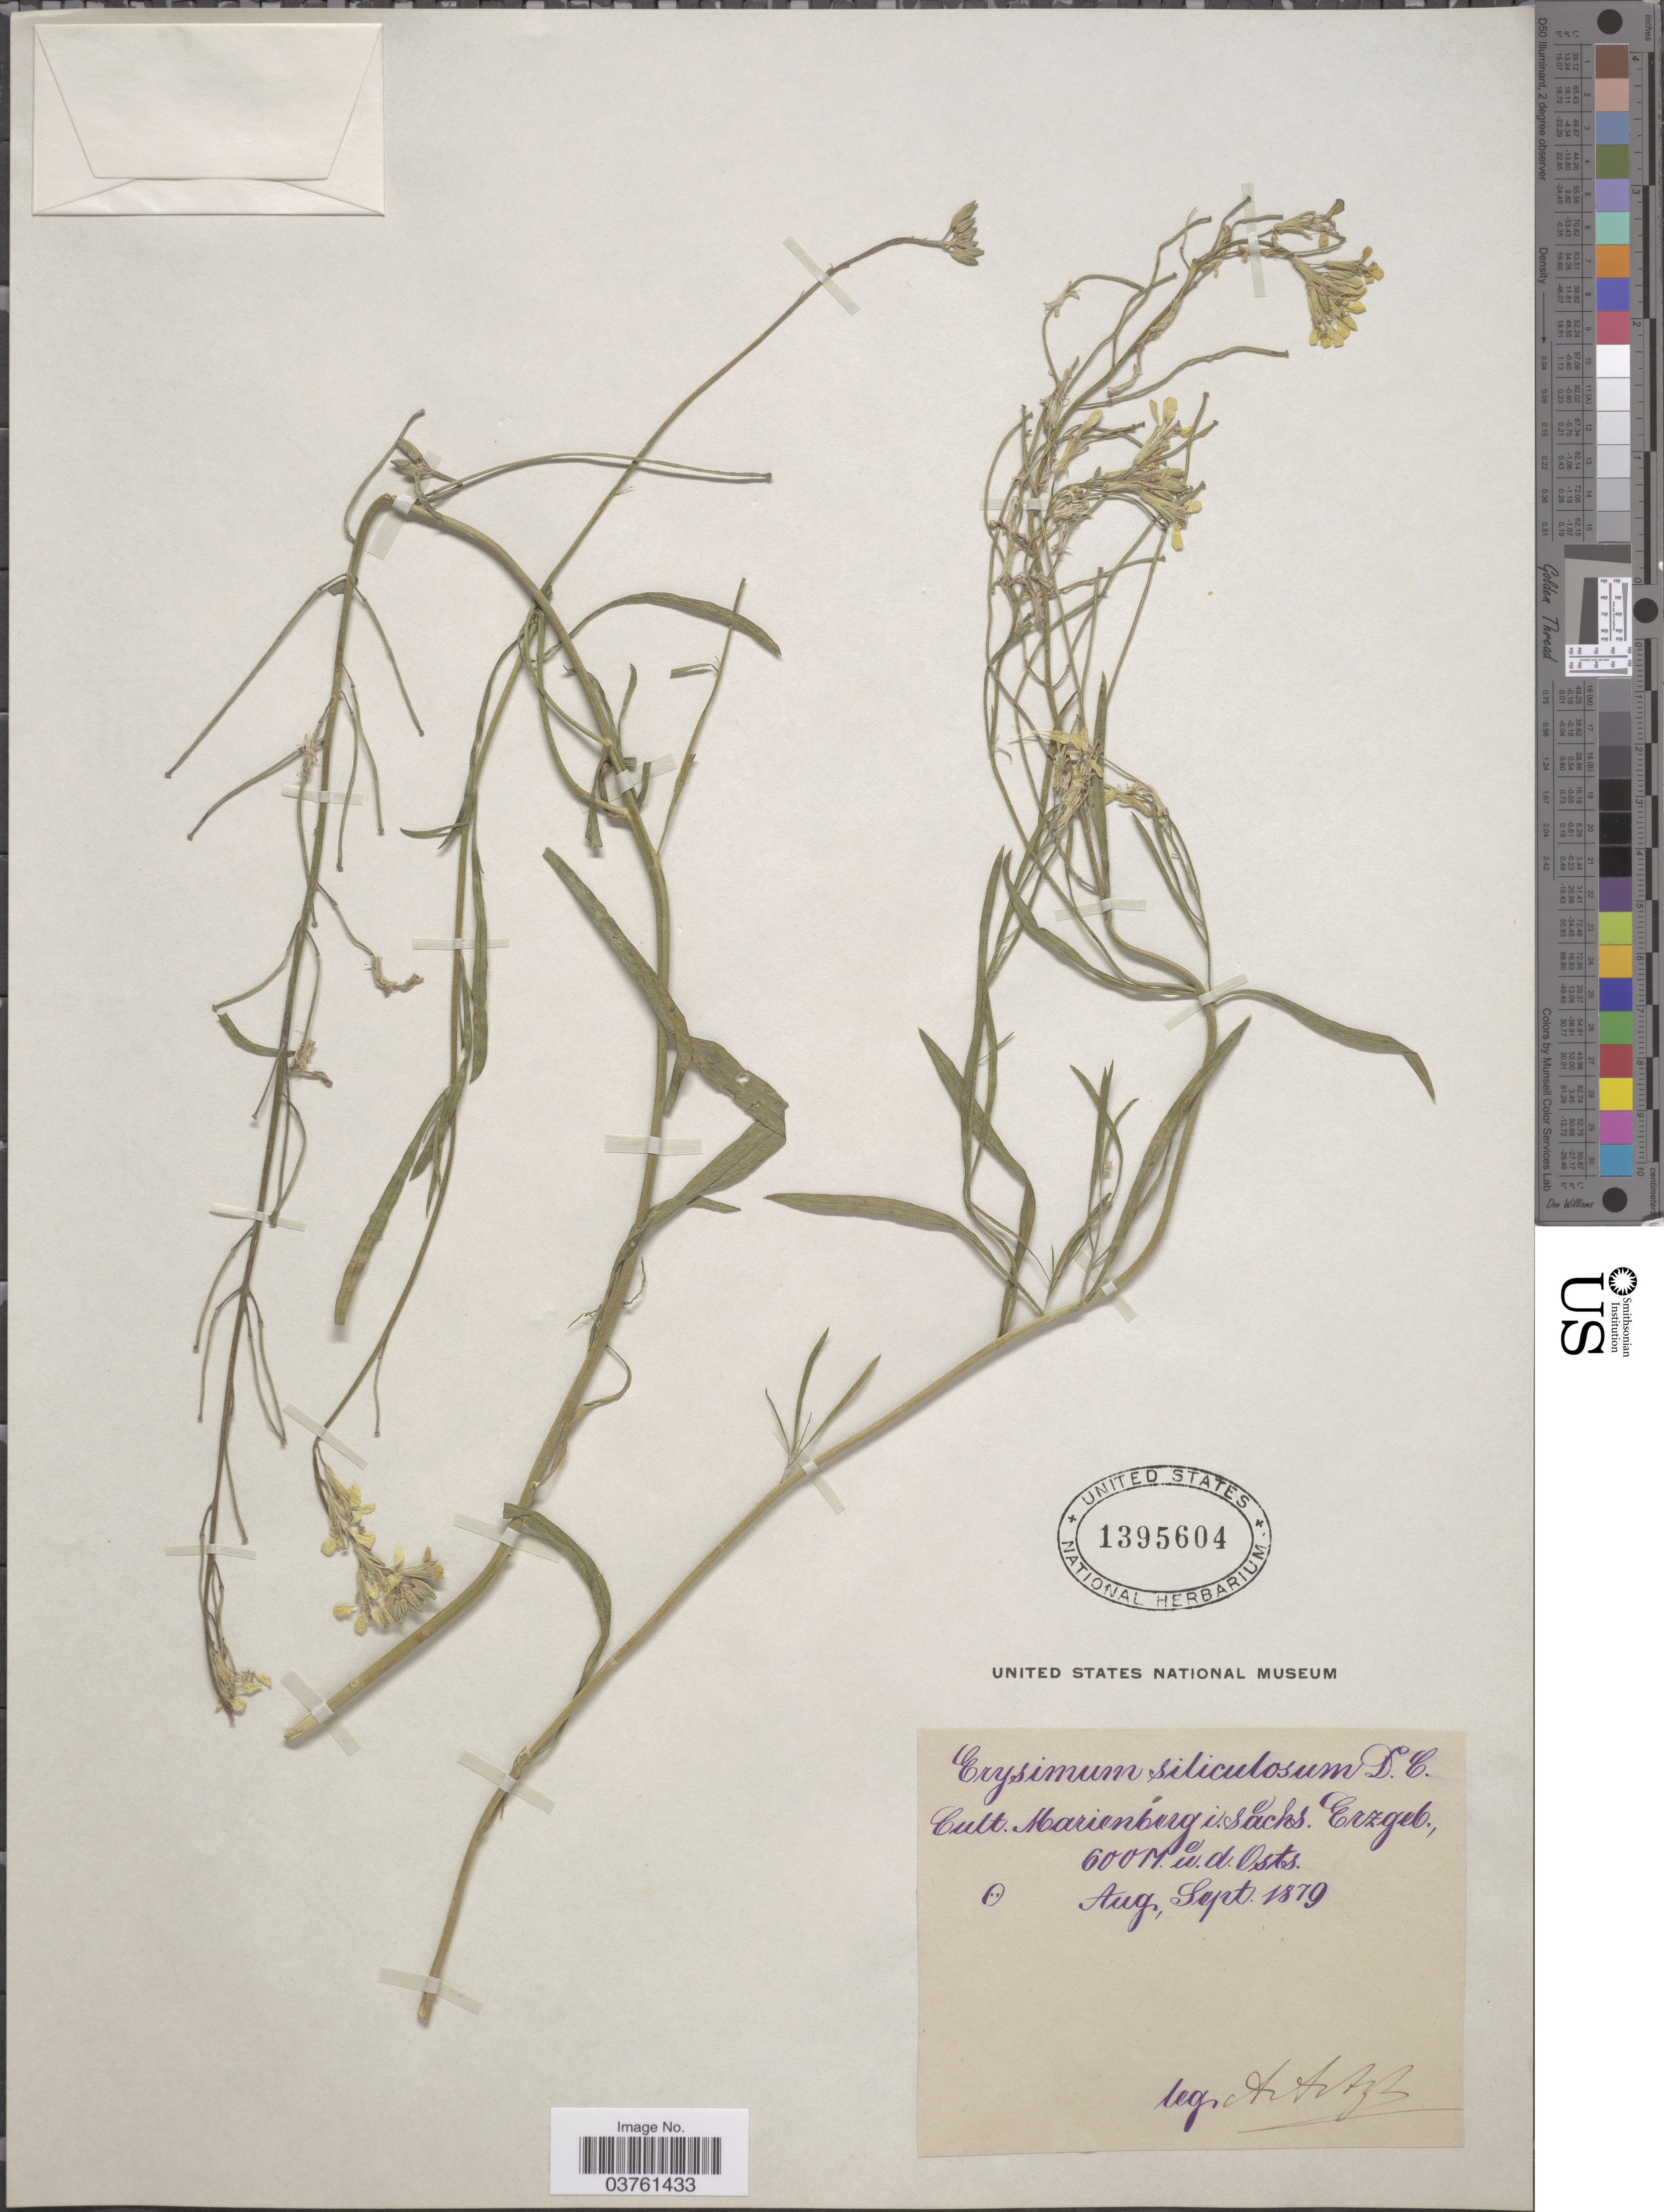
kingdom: Plantae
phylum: Tracheophyta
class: Magnoliopsida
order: Brassicales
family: Brassicaceae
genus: Erysimum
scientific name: Erysimum siliculosum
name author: (M. Bieb.) DC.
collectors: A. Artzt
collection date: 1879-08/1879-09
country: Germany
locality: Cult. Marienburg i. sachs, Erzgeb. w.d. Osts.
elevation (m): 600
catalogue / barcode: US 1395604